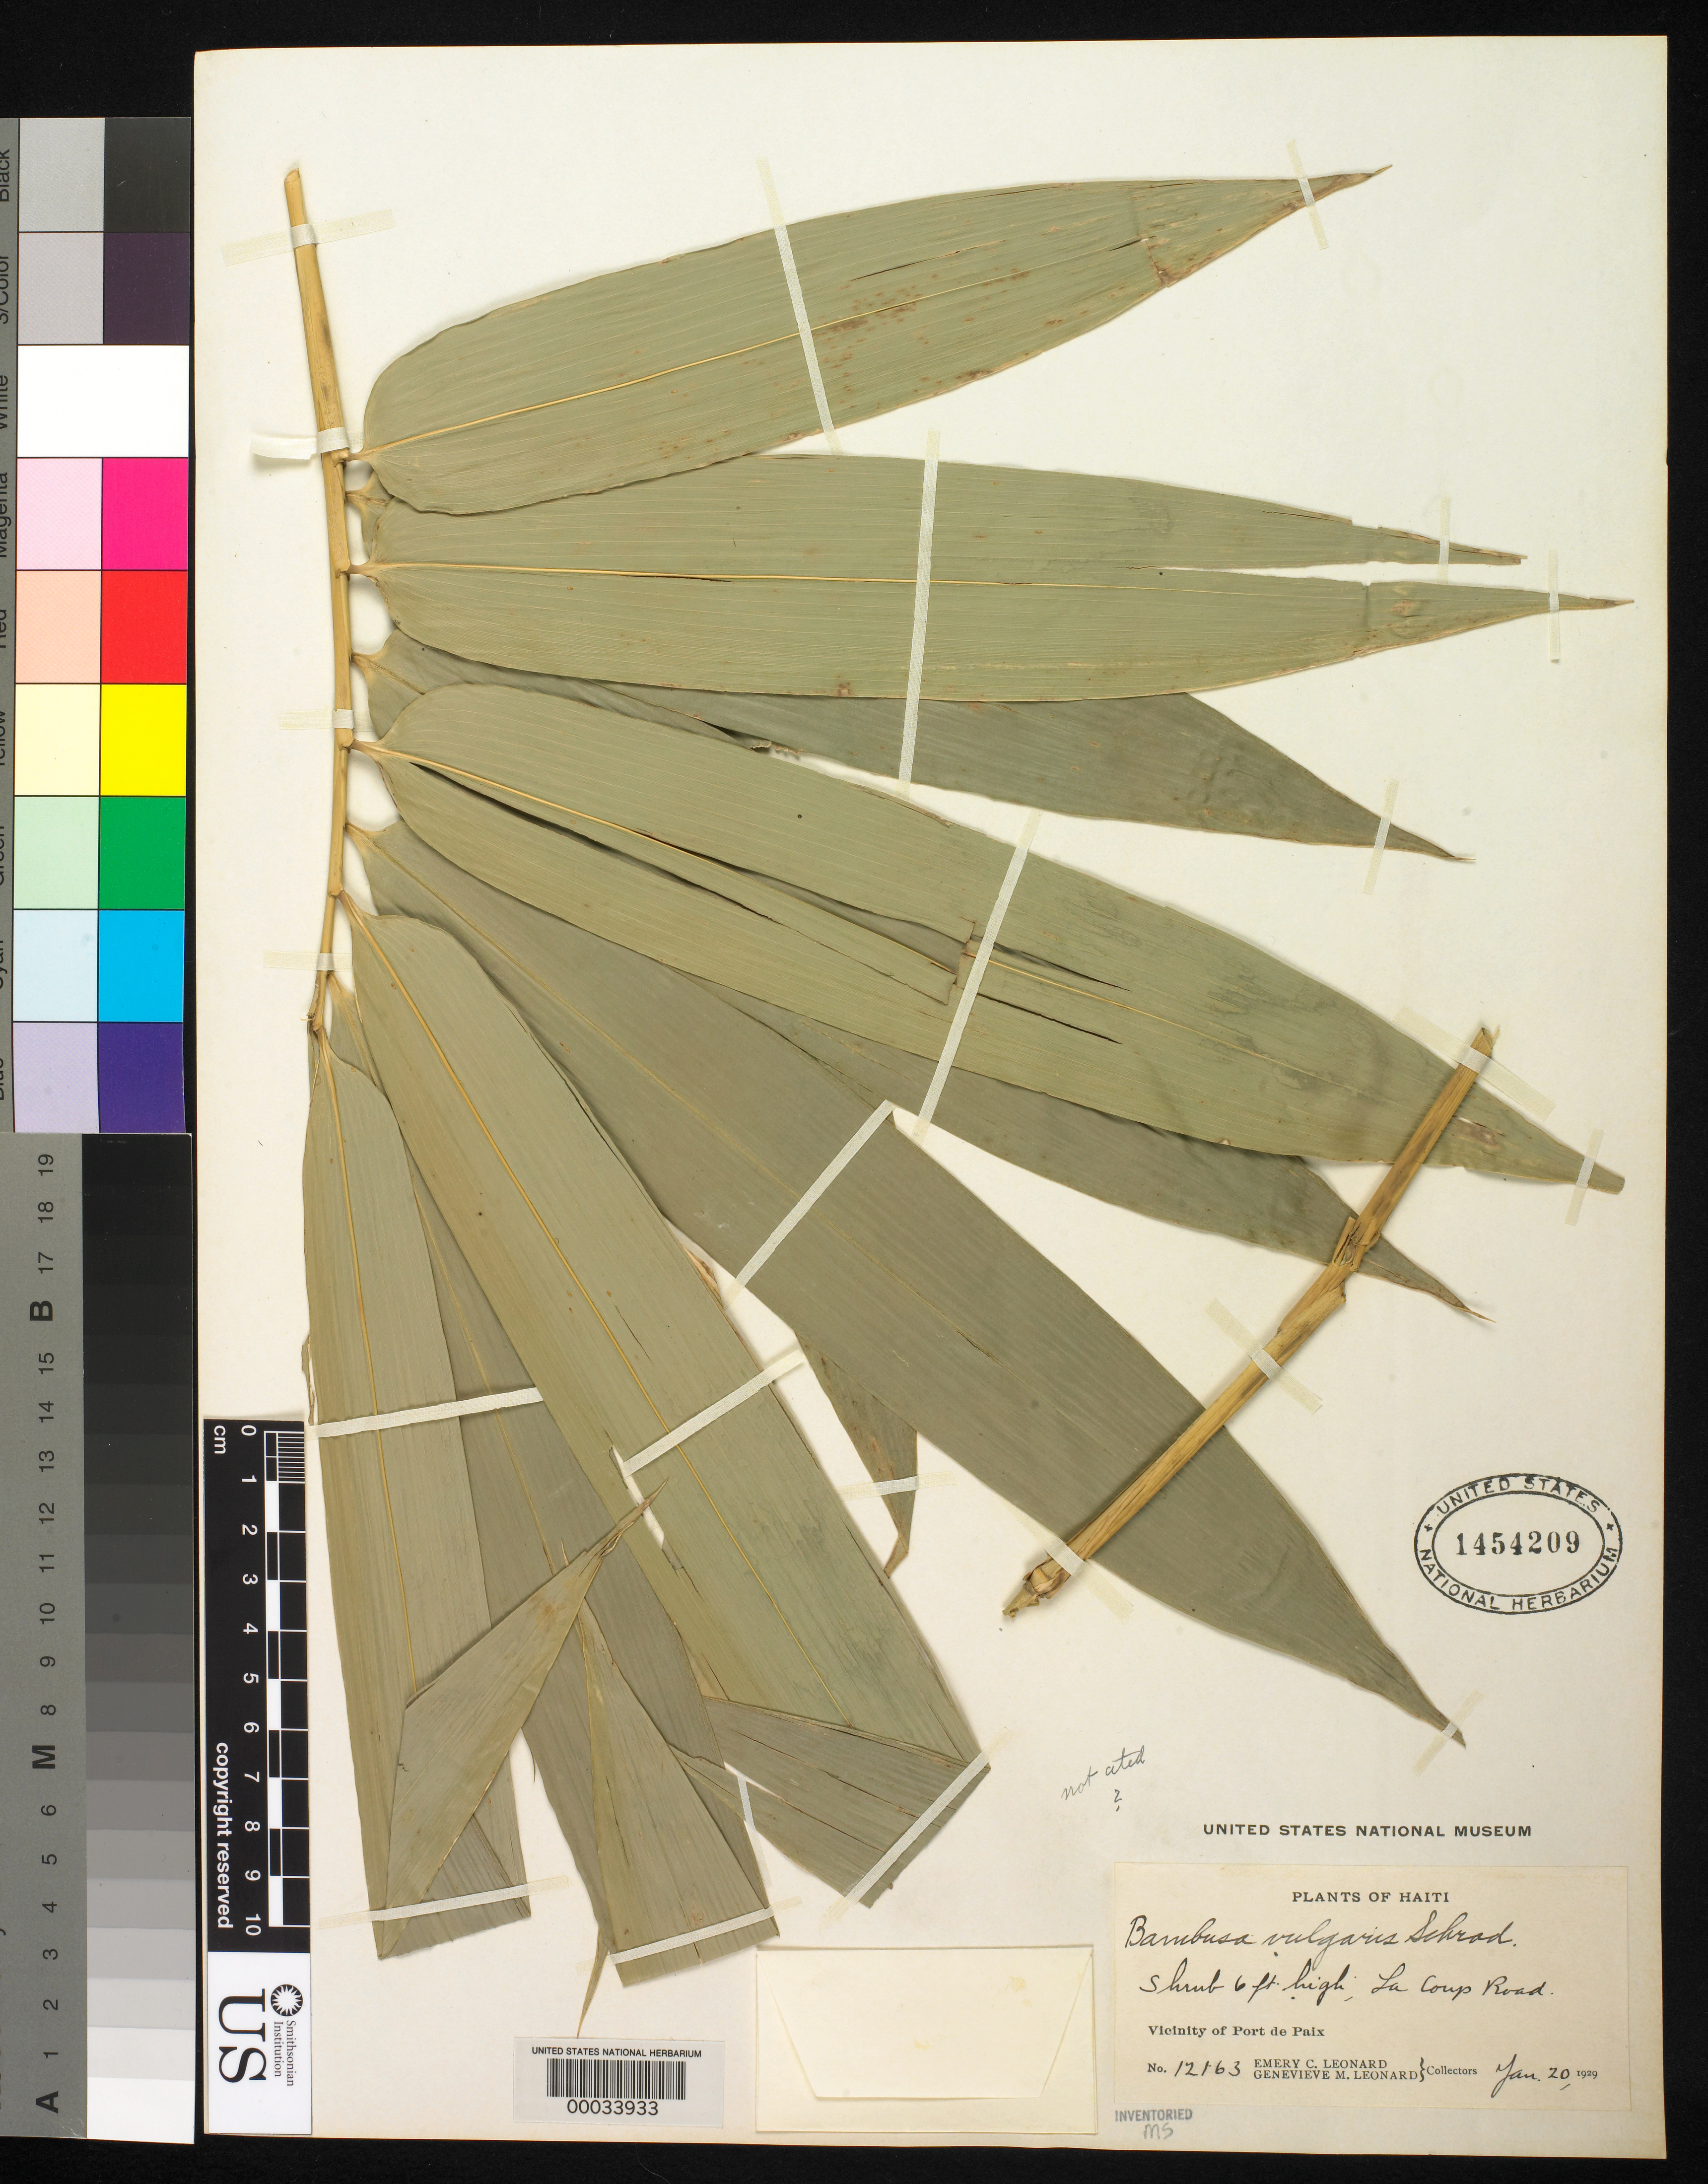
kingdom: Plantae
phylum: Tracheophyta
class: Liliopsida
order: Poales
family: Poaceae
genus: Bambusa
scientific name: Bambusa vulgaris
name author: Schrad. ex J.C. Wendl.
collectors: E. C. Leonard & G. M. Leonard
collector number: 12163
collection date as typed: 20 Jan 1929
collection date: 1929-01-20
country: Haiti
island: Hispaniola Island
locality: Port de paix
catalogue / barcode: US 1454209